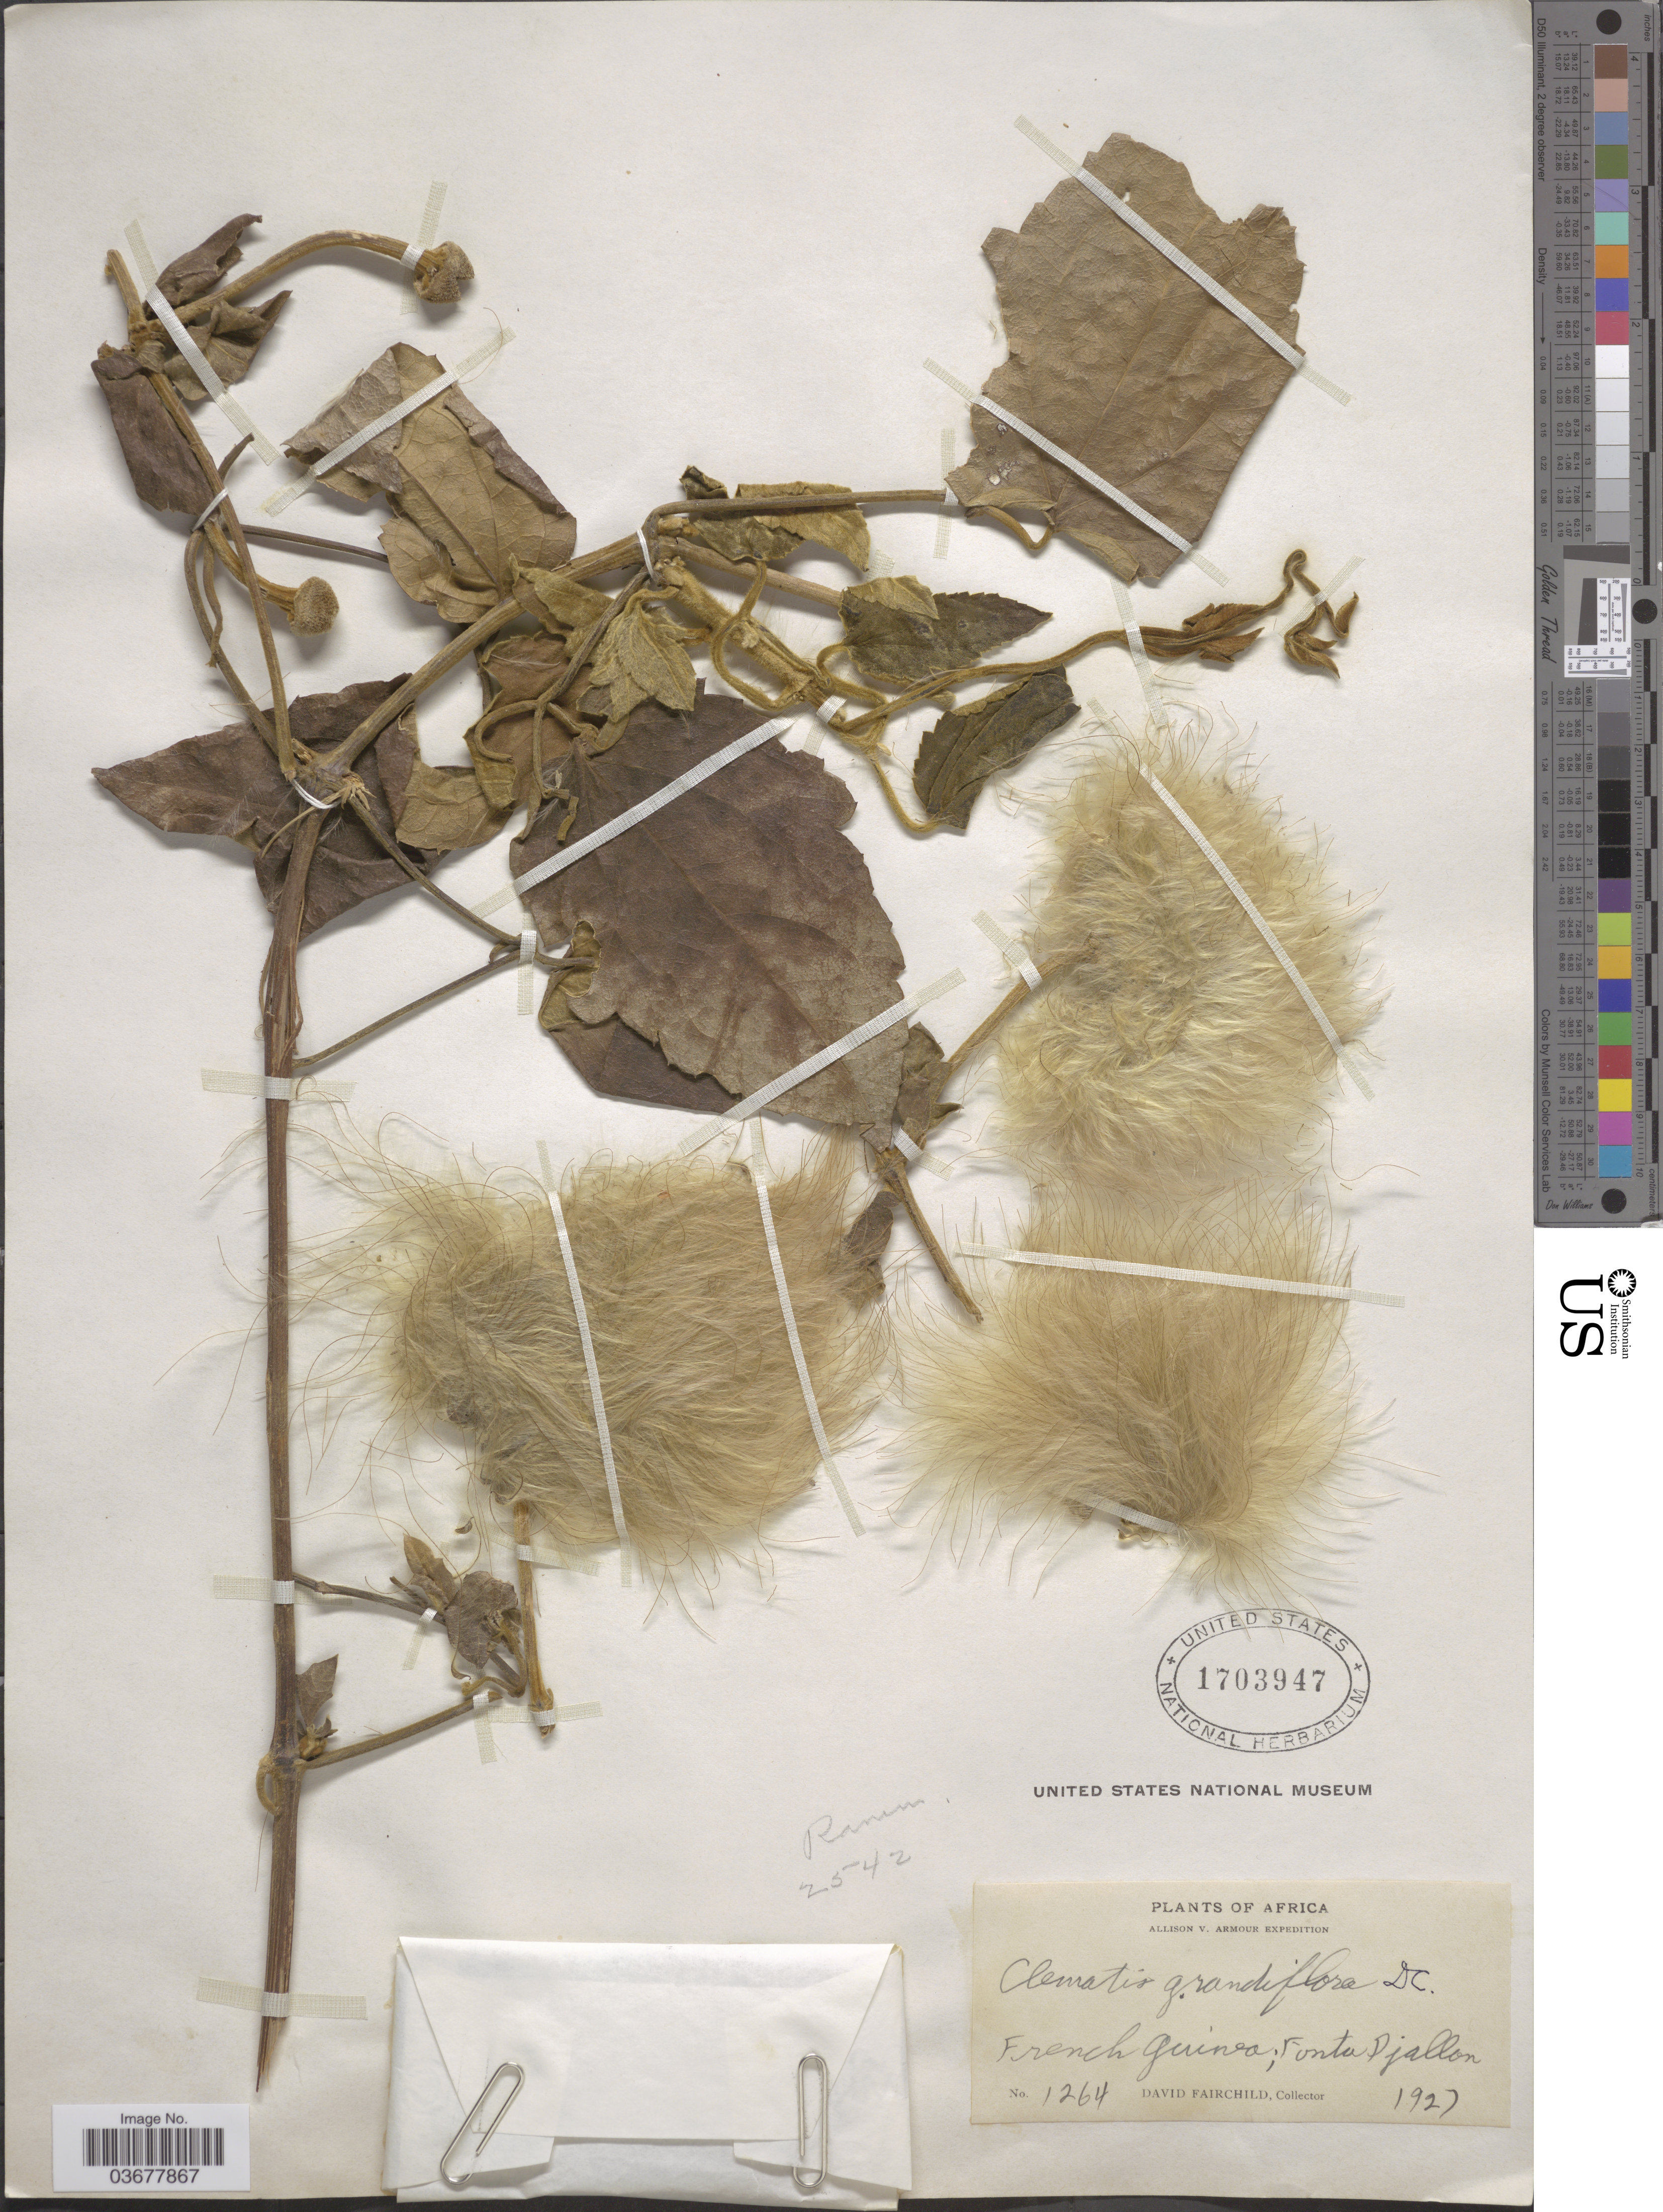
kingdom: Plantae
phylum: Tracheophyta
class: Magnoliopsida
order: Ranunculales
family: Ranunculaceae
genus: Clematis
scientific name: Clematis grandiflora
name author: DC.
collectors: D. Fairchild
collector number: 1264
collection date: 1927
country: Guinea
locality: Africa. French Guinea; Fouta Djallon.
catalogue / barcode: US 1703947